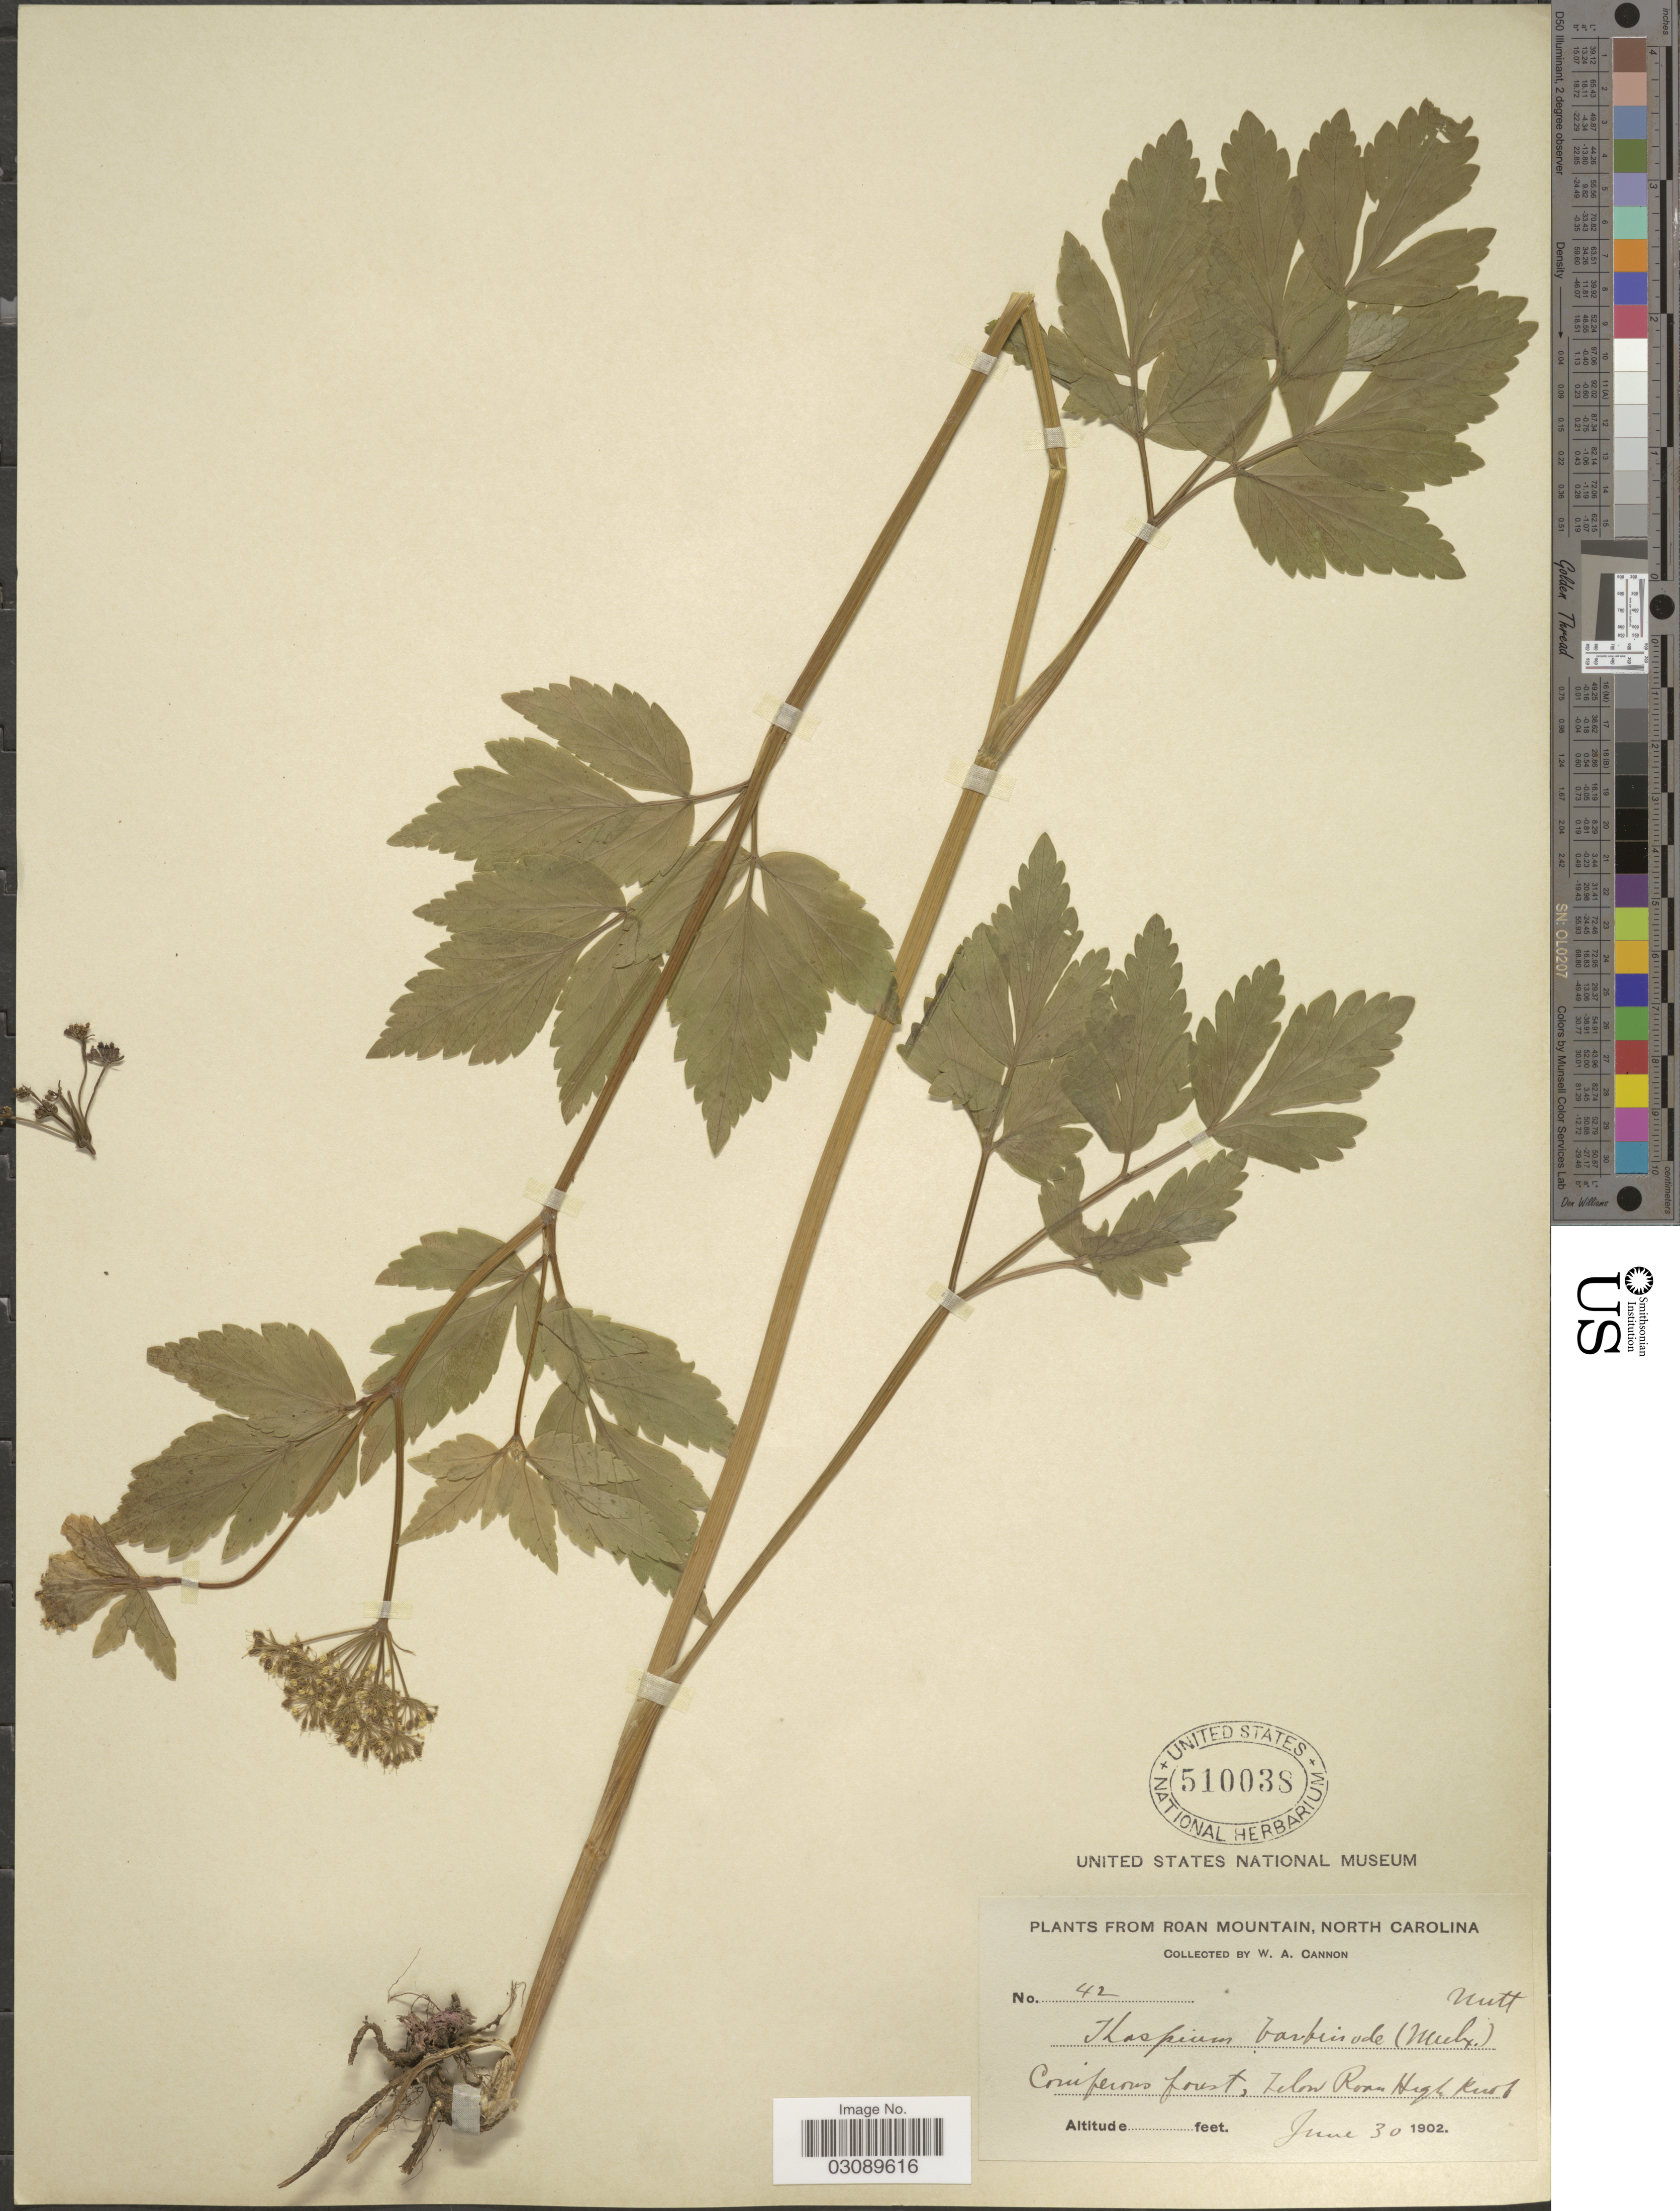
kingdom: Plantae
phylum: Tracheophyta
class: Magnoliopsida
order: Apiales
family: Apiaceae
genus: Thaspium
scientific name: Thaspium barbinode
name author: (Michx.) Nutt.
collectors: W. Cannon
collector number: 42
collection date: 1902-06-30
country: United States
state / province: North Carolina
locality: Roan Mountain. below Roan High Knob.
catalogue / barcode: US 510038